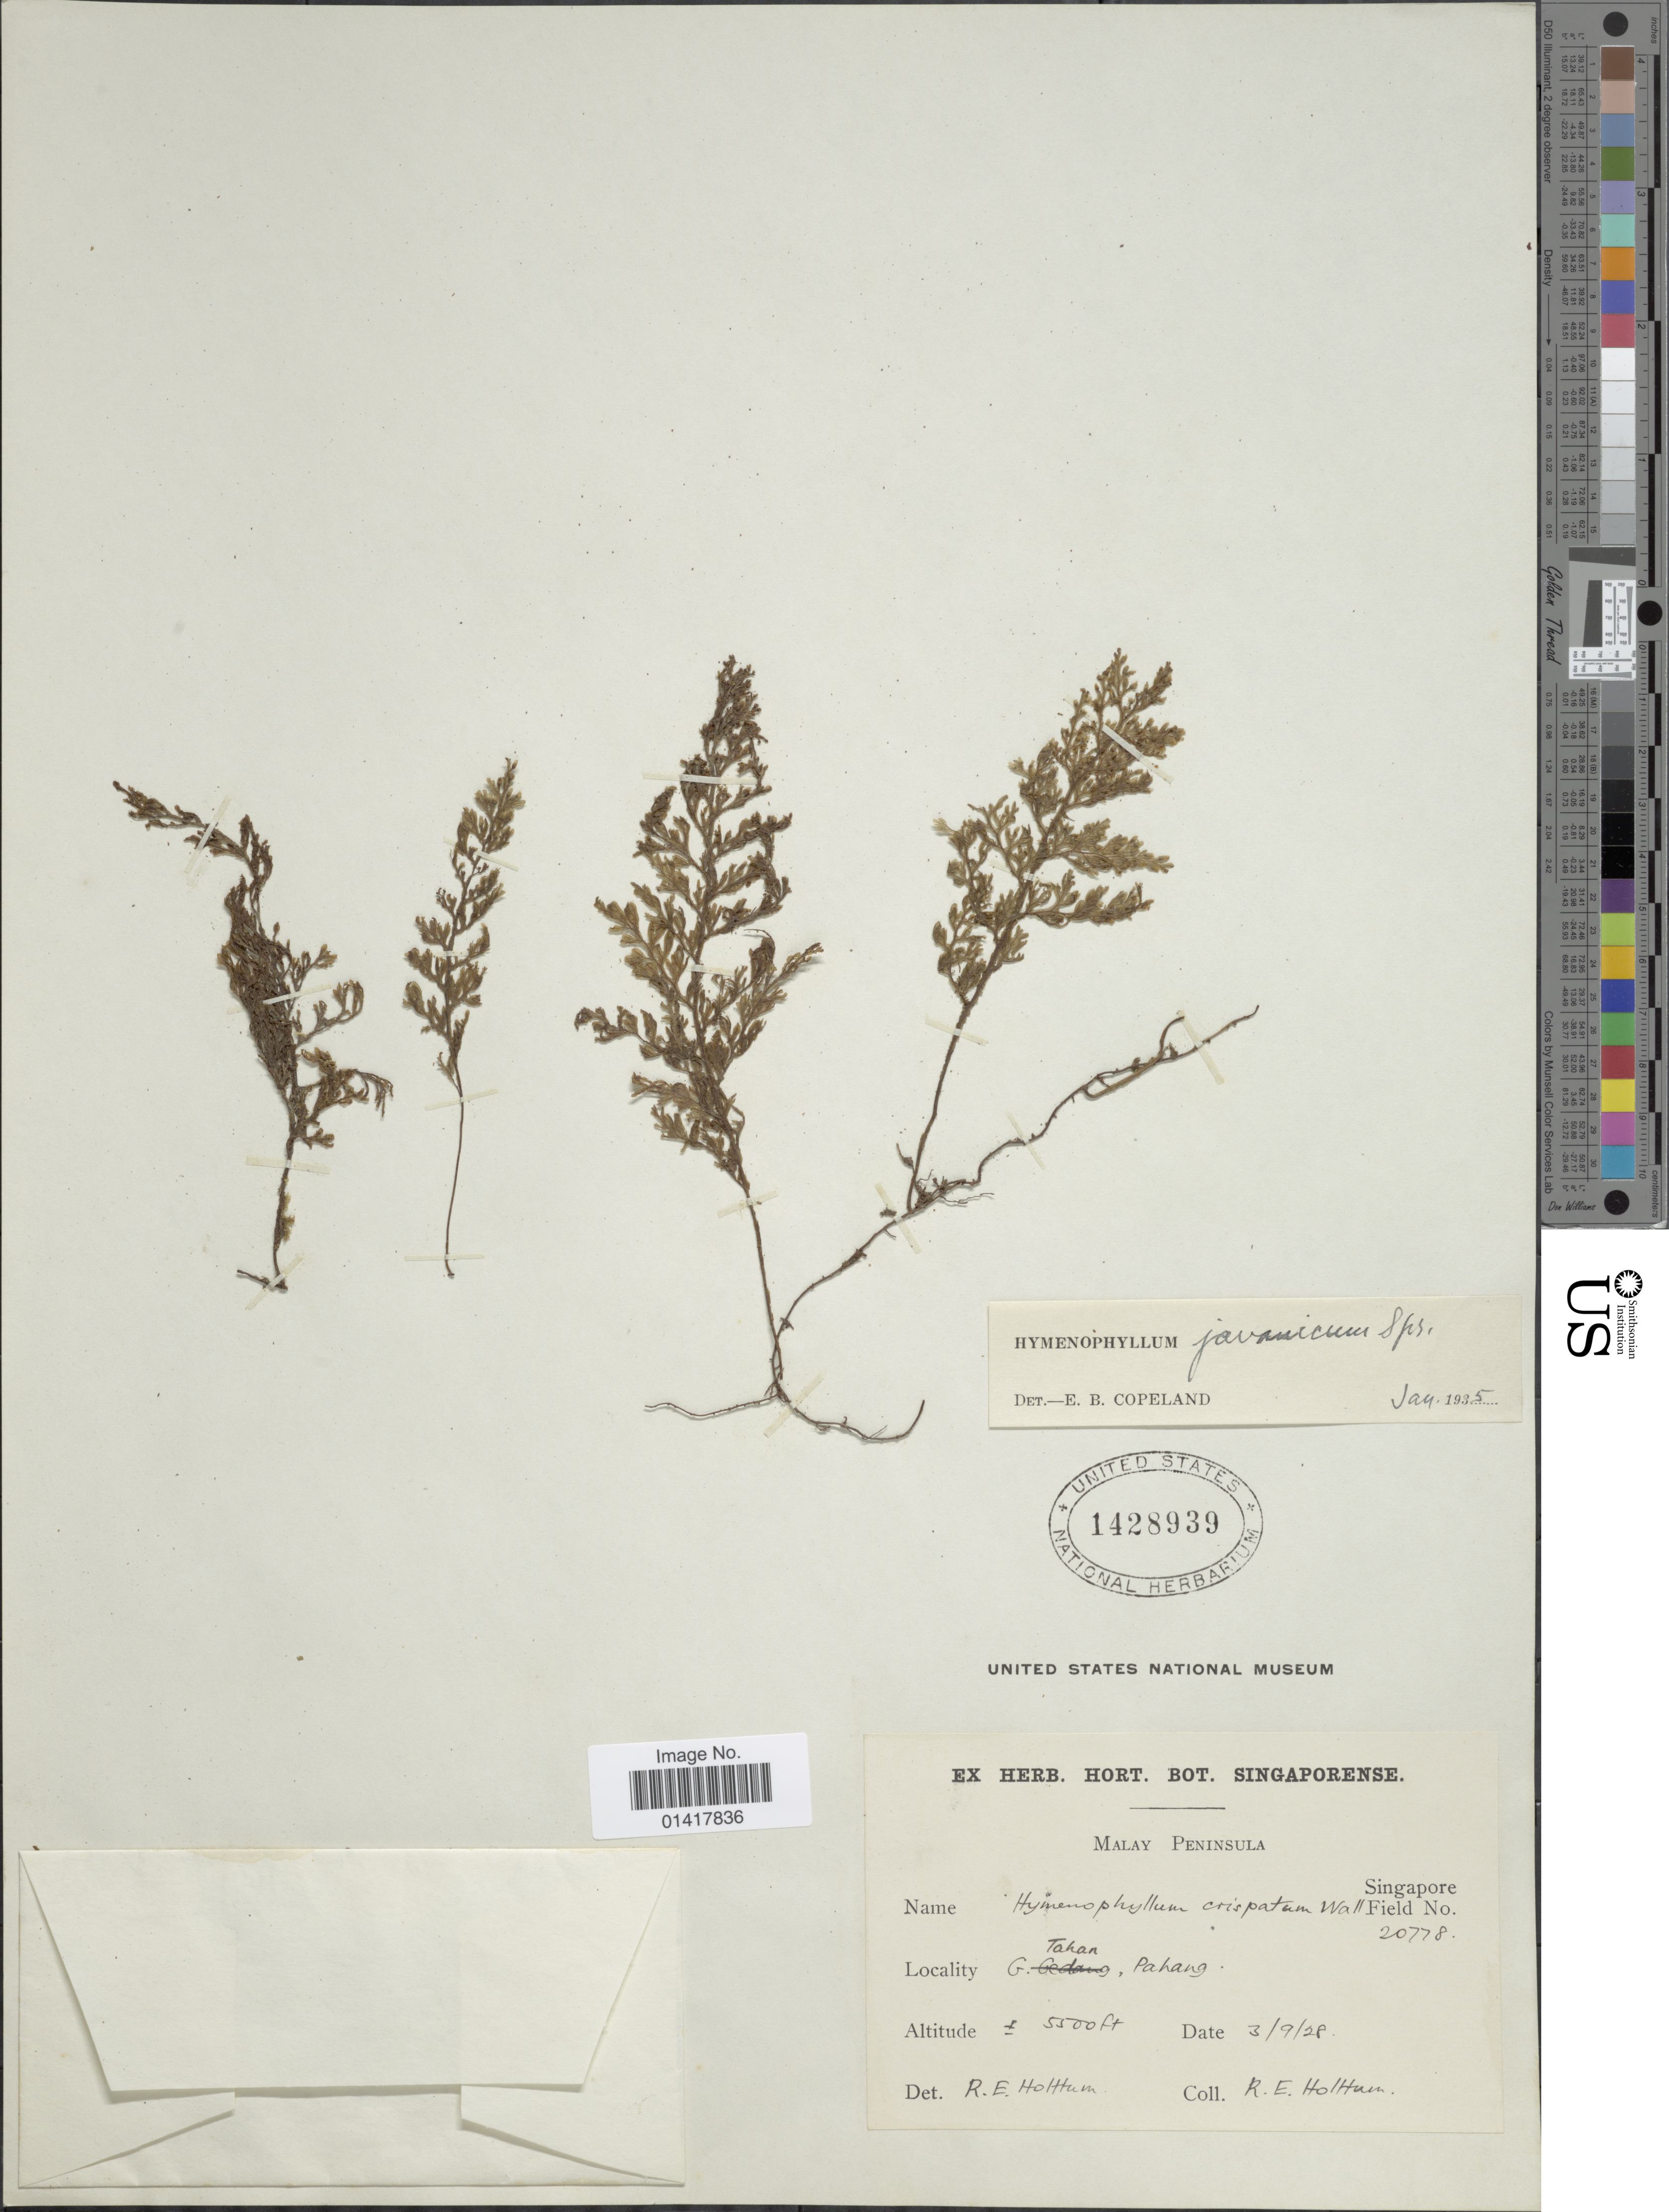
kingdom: Plantae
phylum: Tracheophyta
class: Polypodiopsida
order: Hymenophyllales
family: Hymenophyllaceae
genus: Hymenophyllum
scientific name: Hymenophyllum javanicum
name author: Spreng.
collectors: R. E. Holttum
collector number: Singapore Field 20778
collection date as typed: Transcribed d/m/y: 3/9/28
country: Malaysia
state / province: Pahang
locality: Malay Peninsula, Tahan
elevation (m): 1676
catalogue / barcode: US 1428939